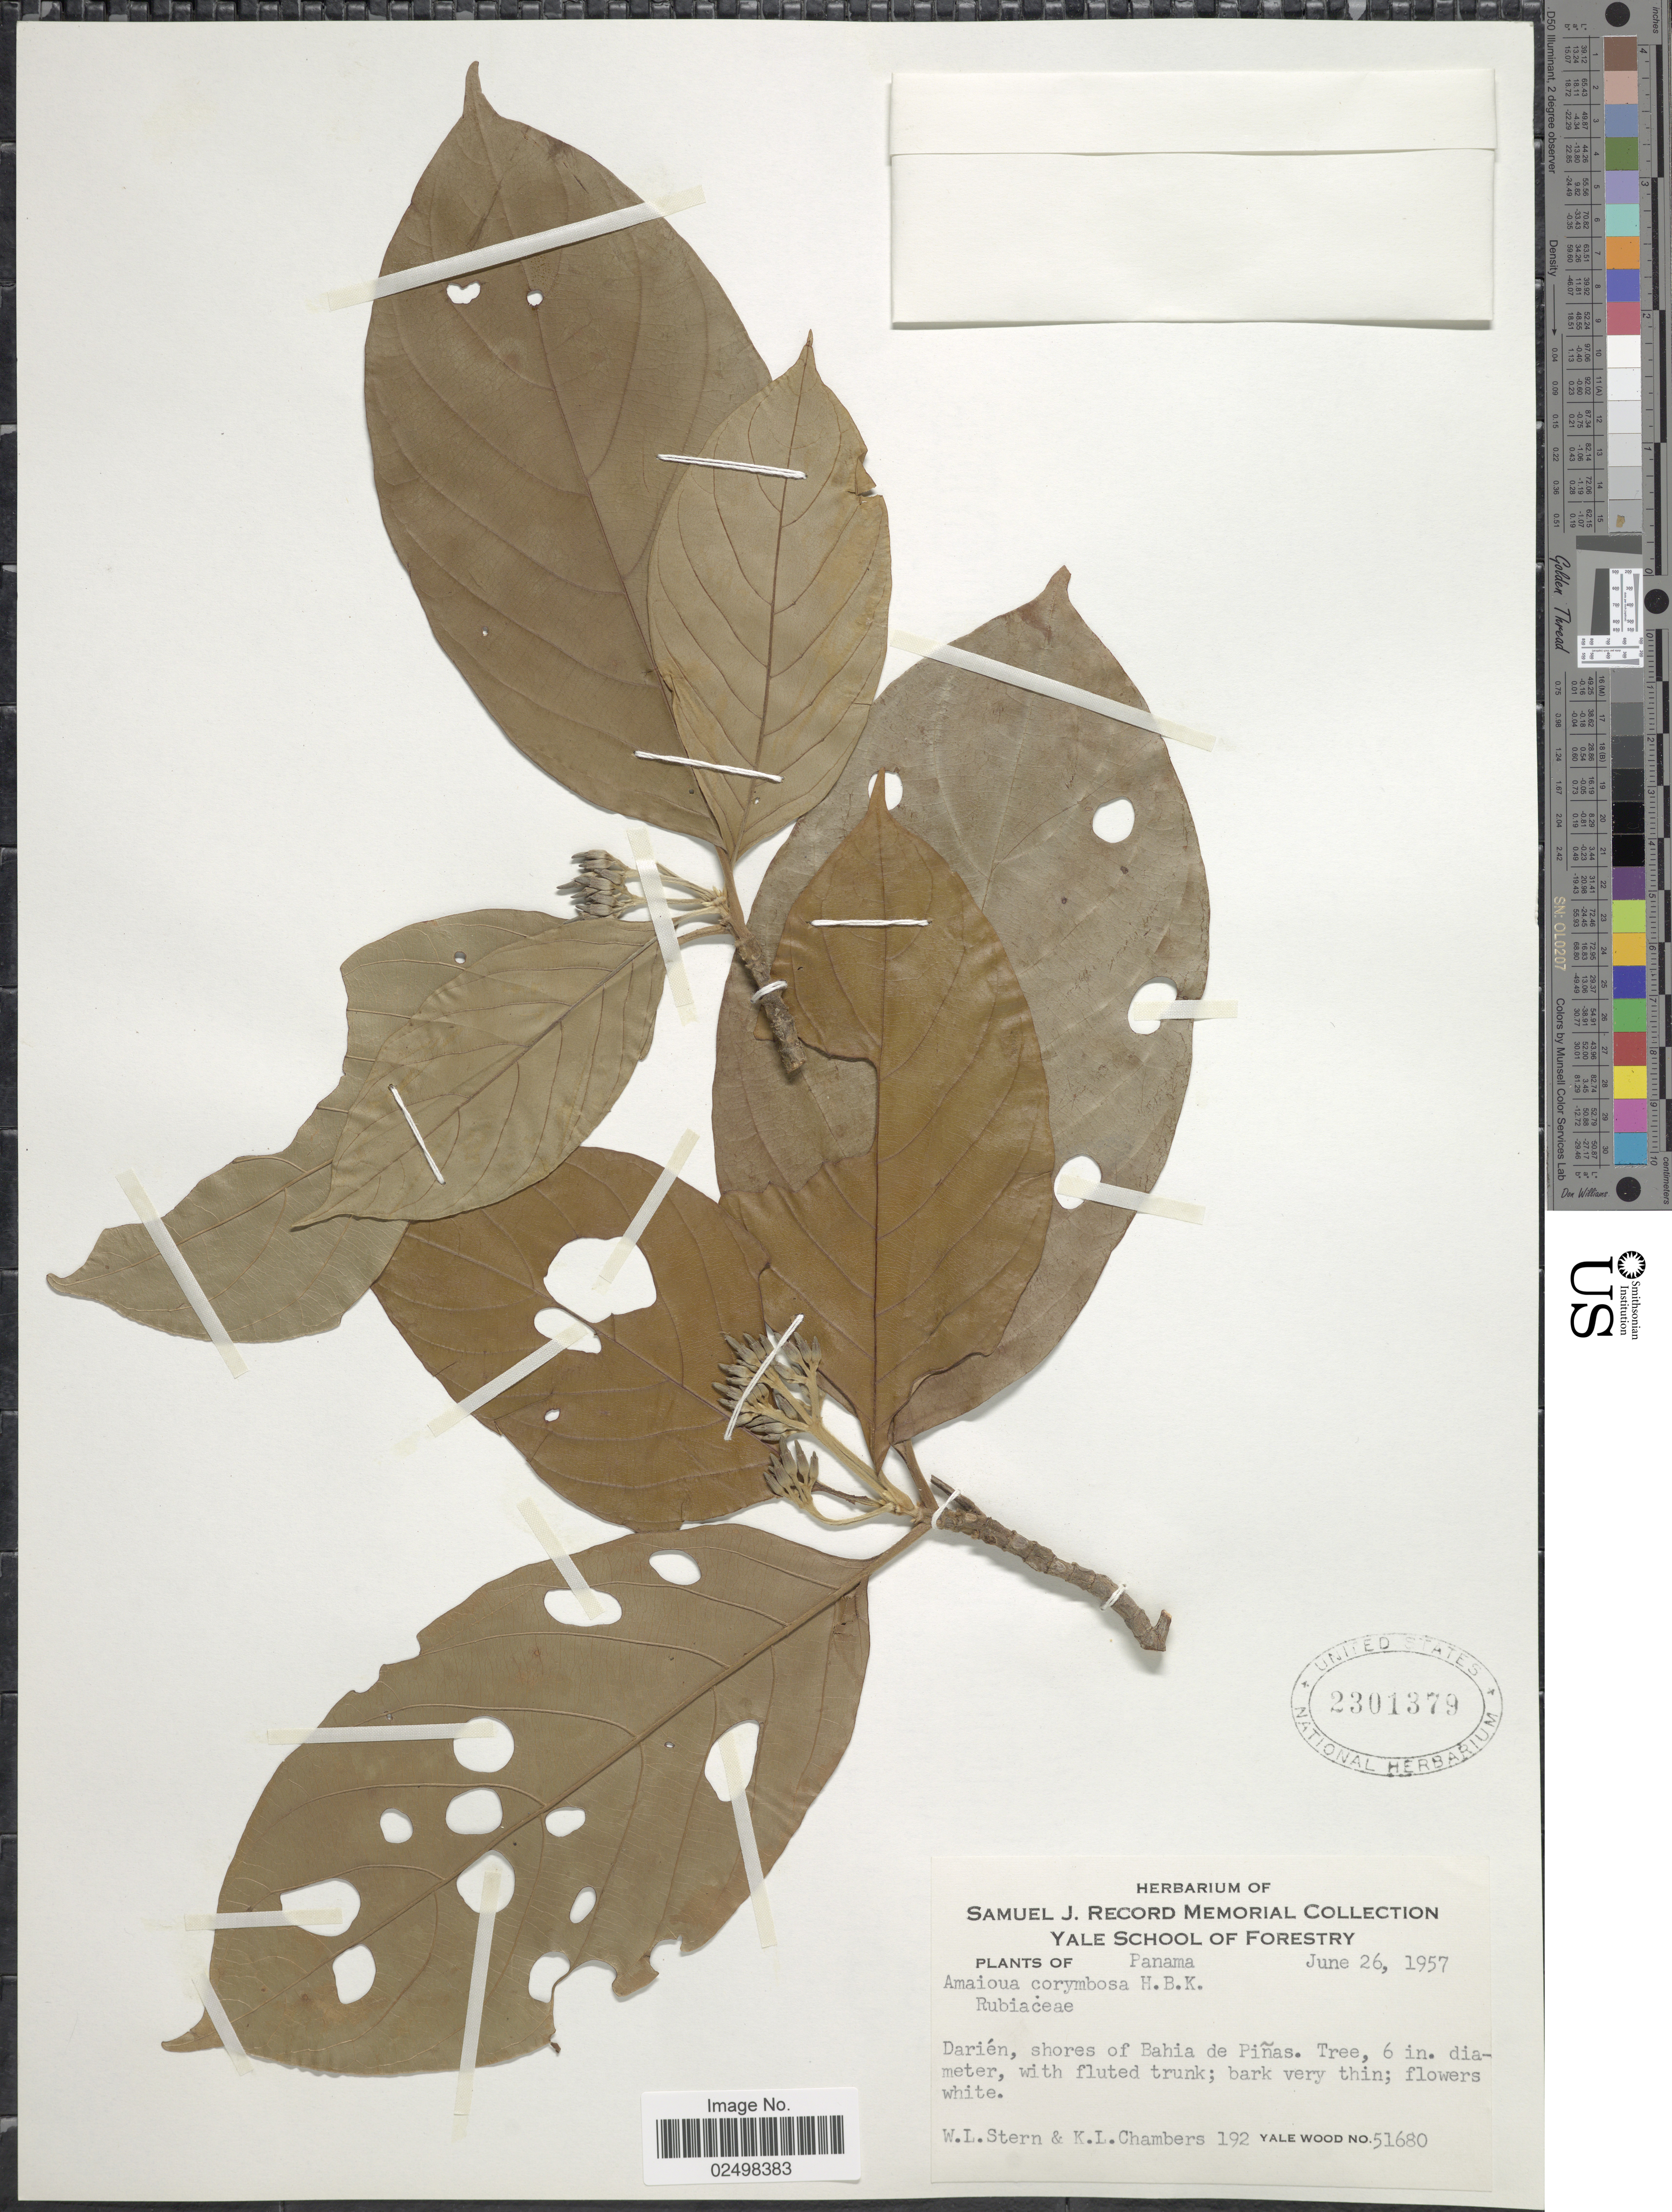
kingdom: Plantae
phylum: Tracheophyta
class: Magnoliopsida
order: Gentianales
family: Rubiaceae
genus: Amaioua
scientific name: Amaioua corymbosa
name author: Kunth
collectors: W. L. Stern, K. Chambers & Y. Wood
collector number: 192/51680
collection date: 1957-06-26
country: Panama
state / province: Darién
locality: Shores of Bahia de Pinas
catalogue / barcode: US 2301379